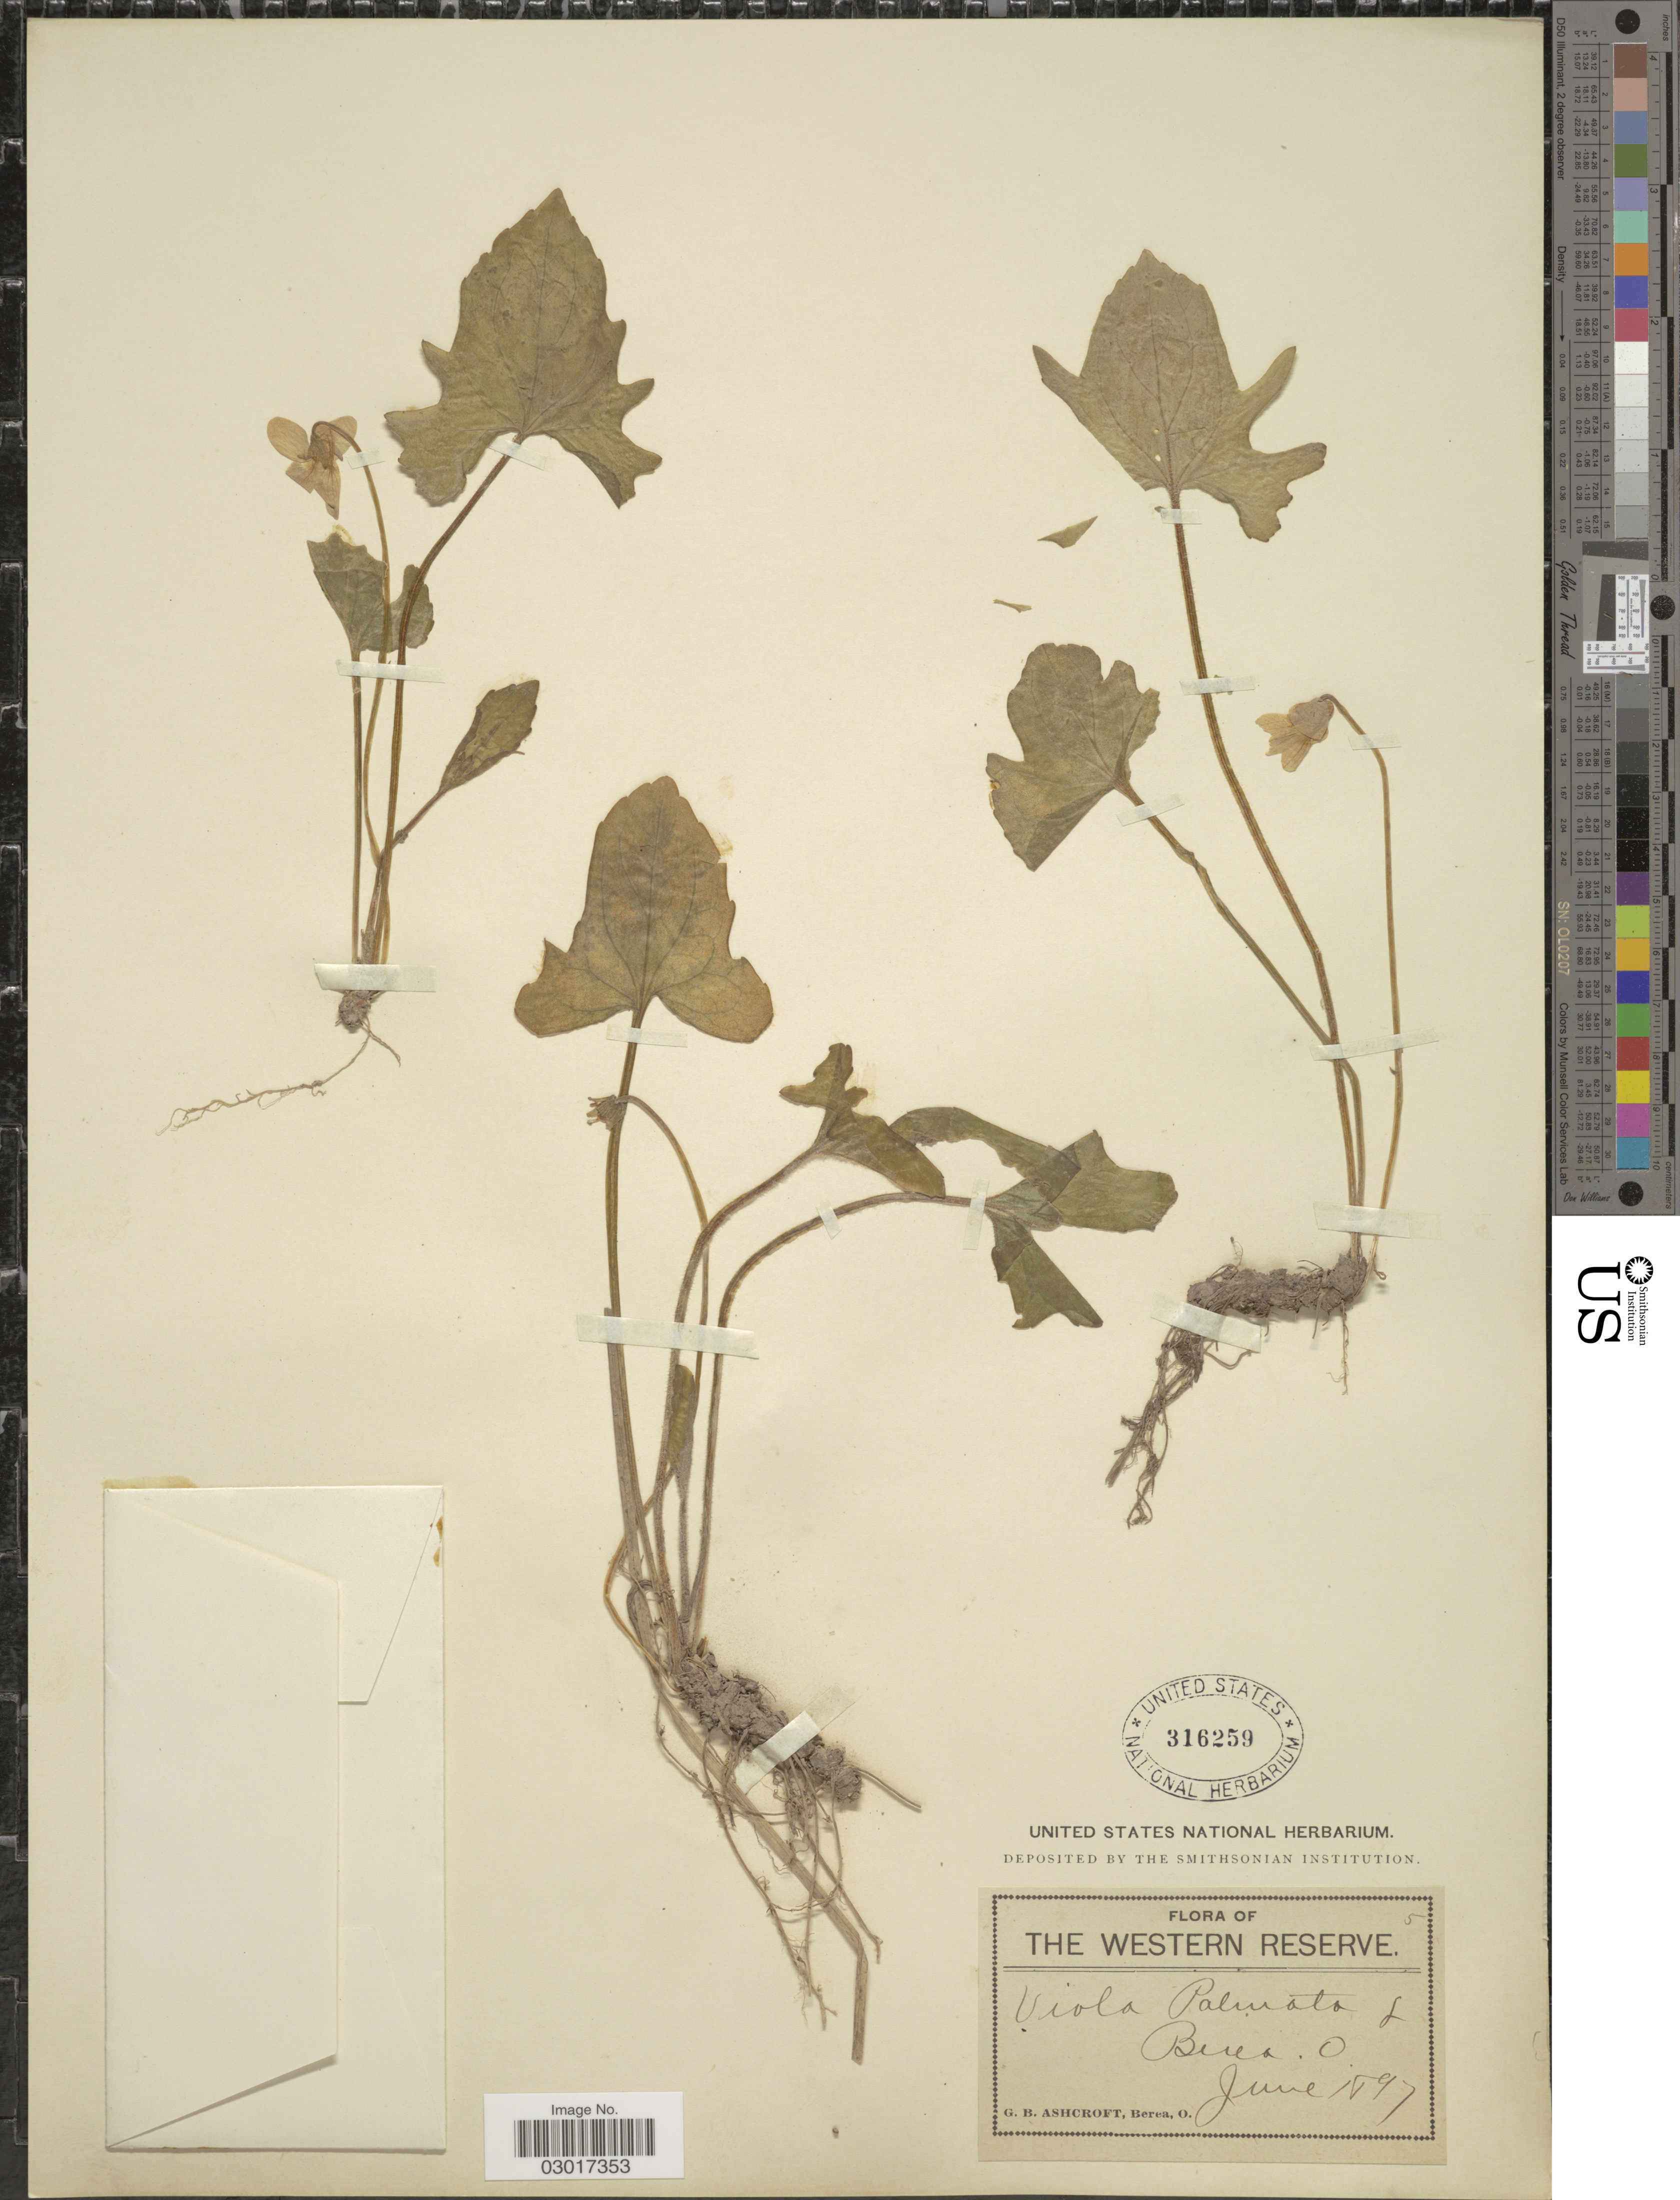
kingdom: Plantae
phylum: Tracheophyta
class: Magnoliopsida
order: Malpighiales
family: Violaceae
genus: Viola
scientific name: Viola triloba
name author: Schwein.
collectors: G. Ashcroft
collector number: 5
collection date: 1897-06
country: United States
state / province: Ohio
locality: Berea.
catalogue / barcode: US 316259